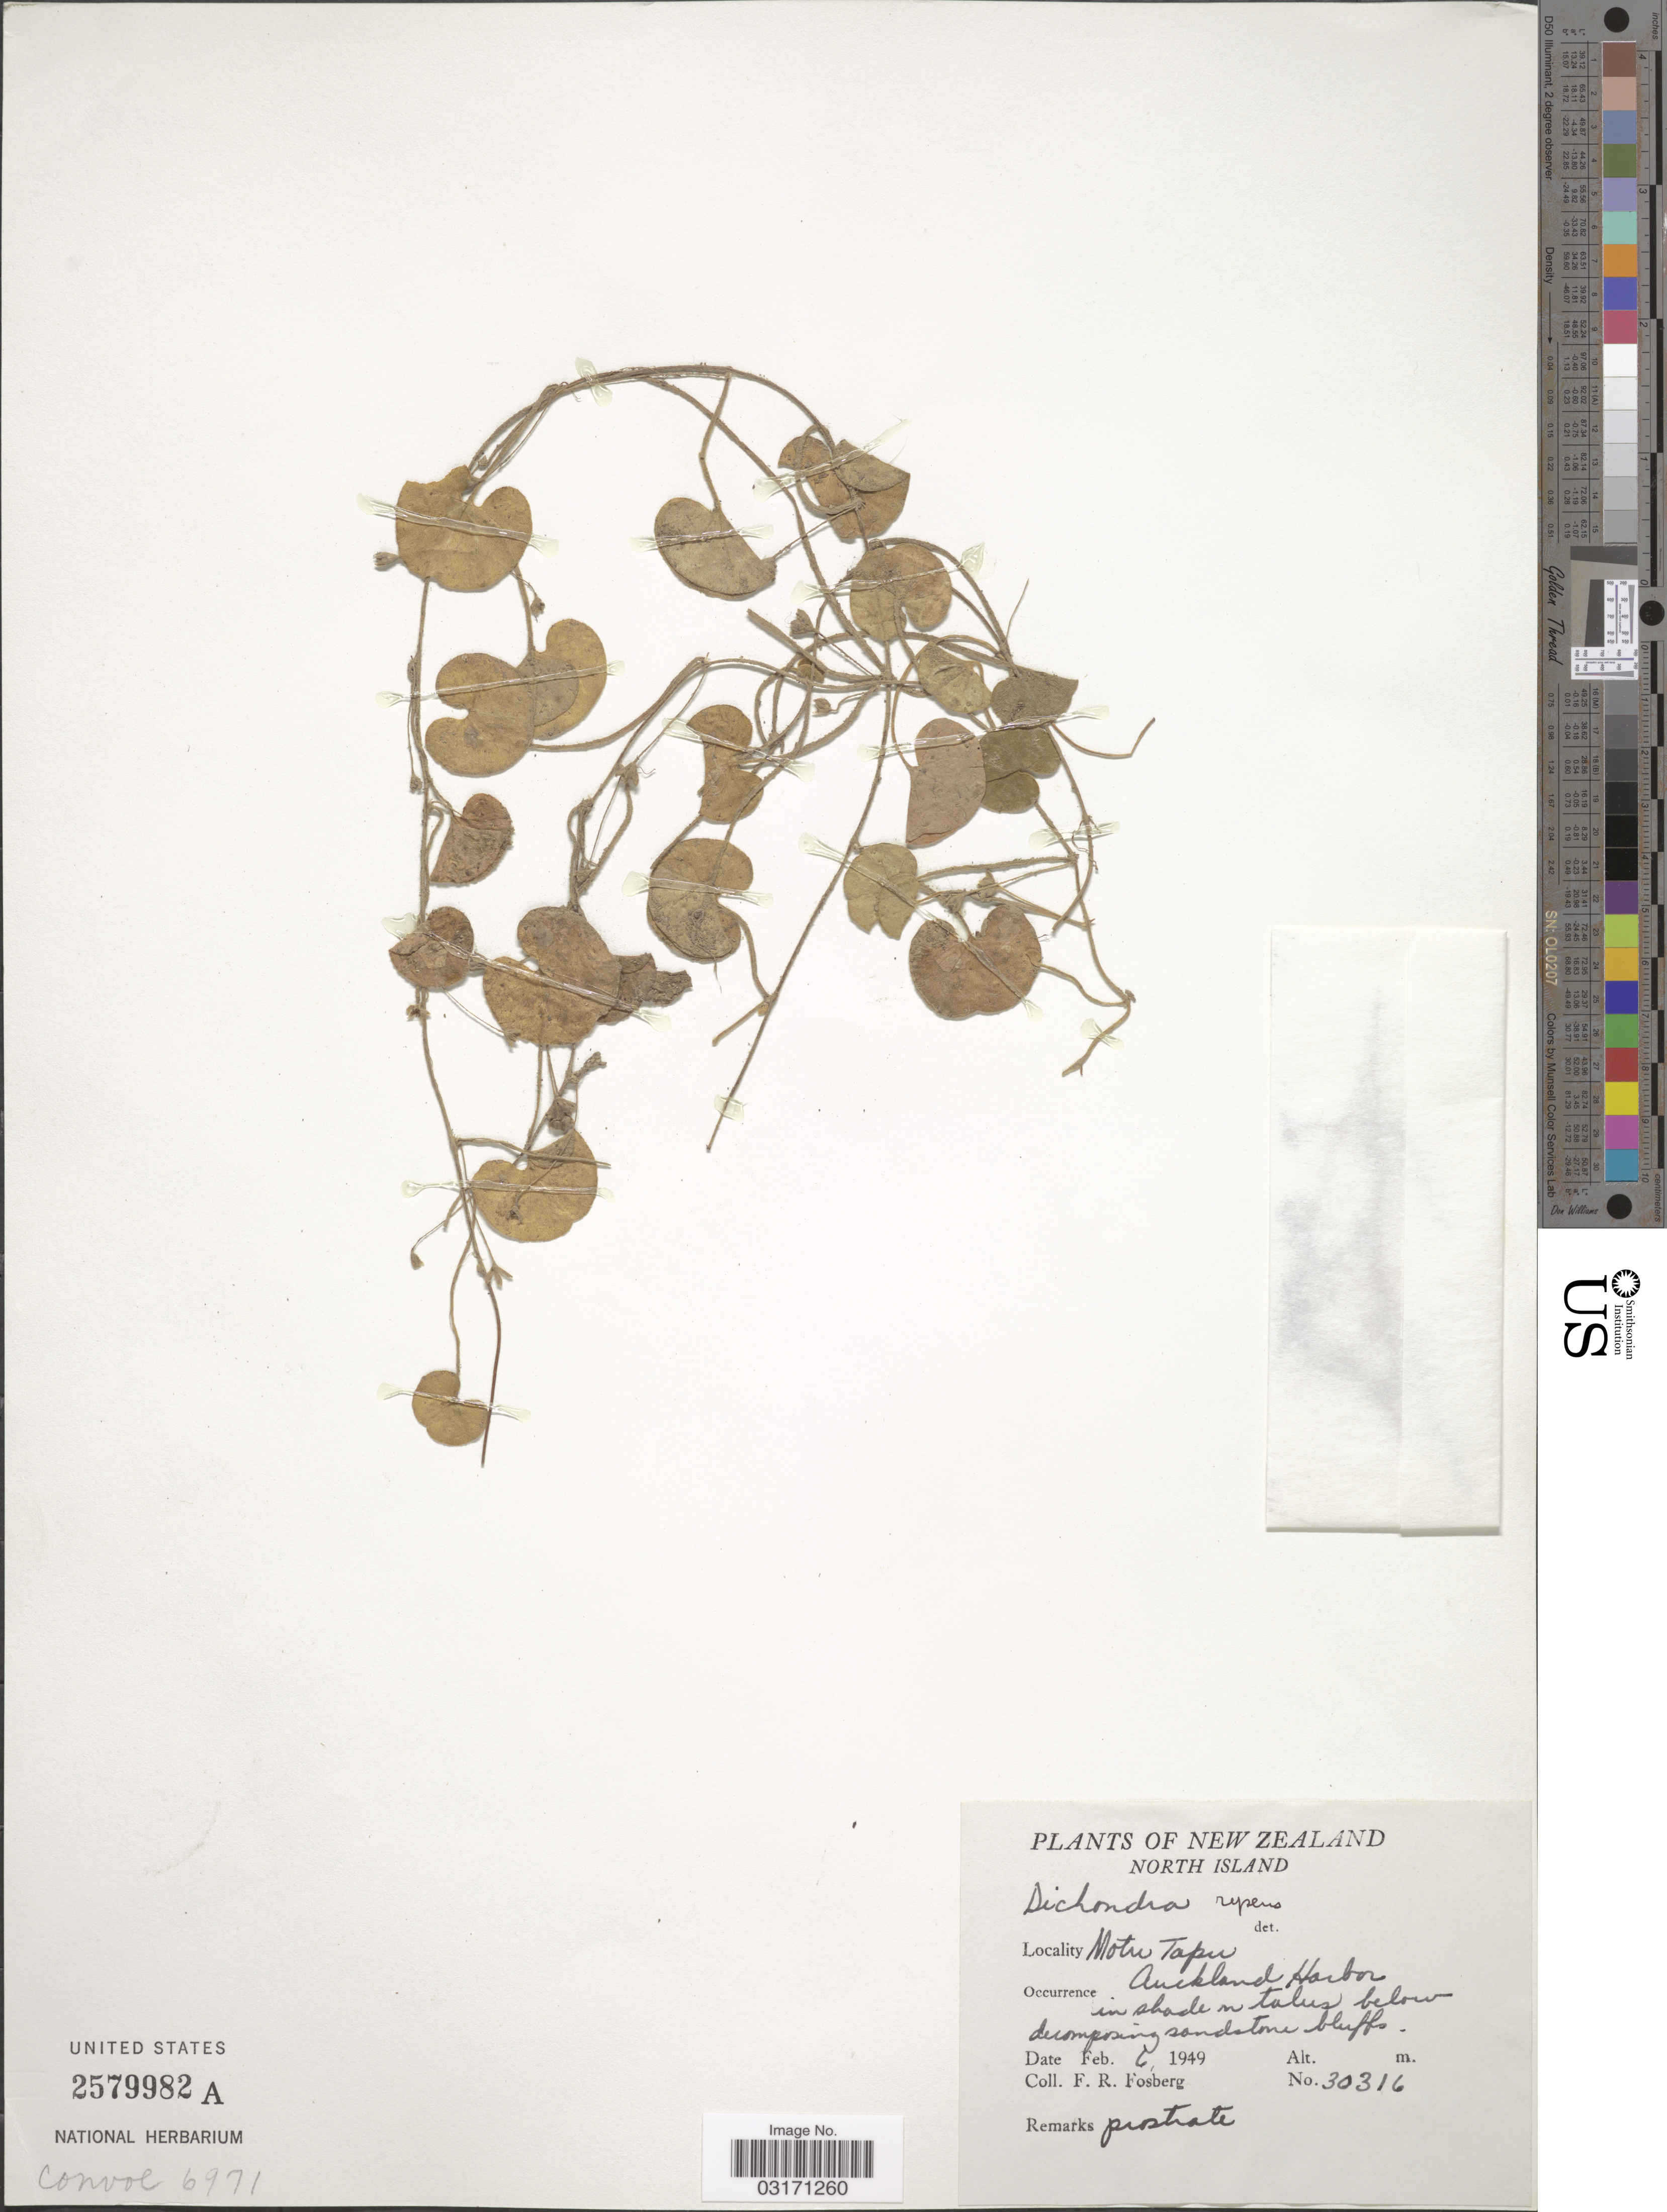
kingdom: Plantae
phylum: Tracheophyta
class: Magnoliopsida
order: Solanales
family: Convolvulaceae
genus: Dichondra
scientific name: Dichondra repens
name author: J.R. Forst. & G. Forst.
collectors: F. R. Fosberg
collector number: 30316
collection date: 1949-02-06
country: New Zealand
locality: North Island. Motu Tapu. Auckland Harbor.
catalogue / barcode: US 2579982A